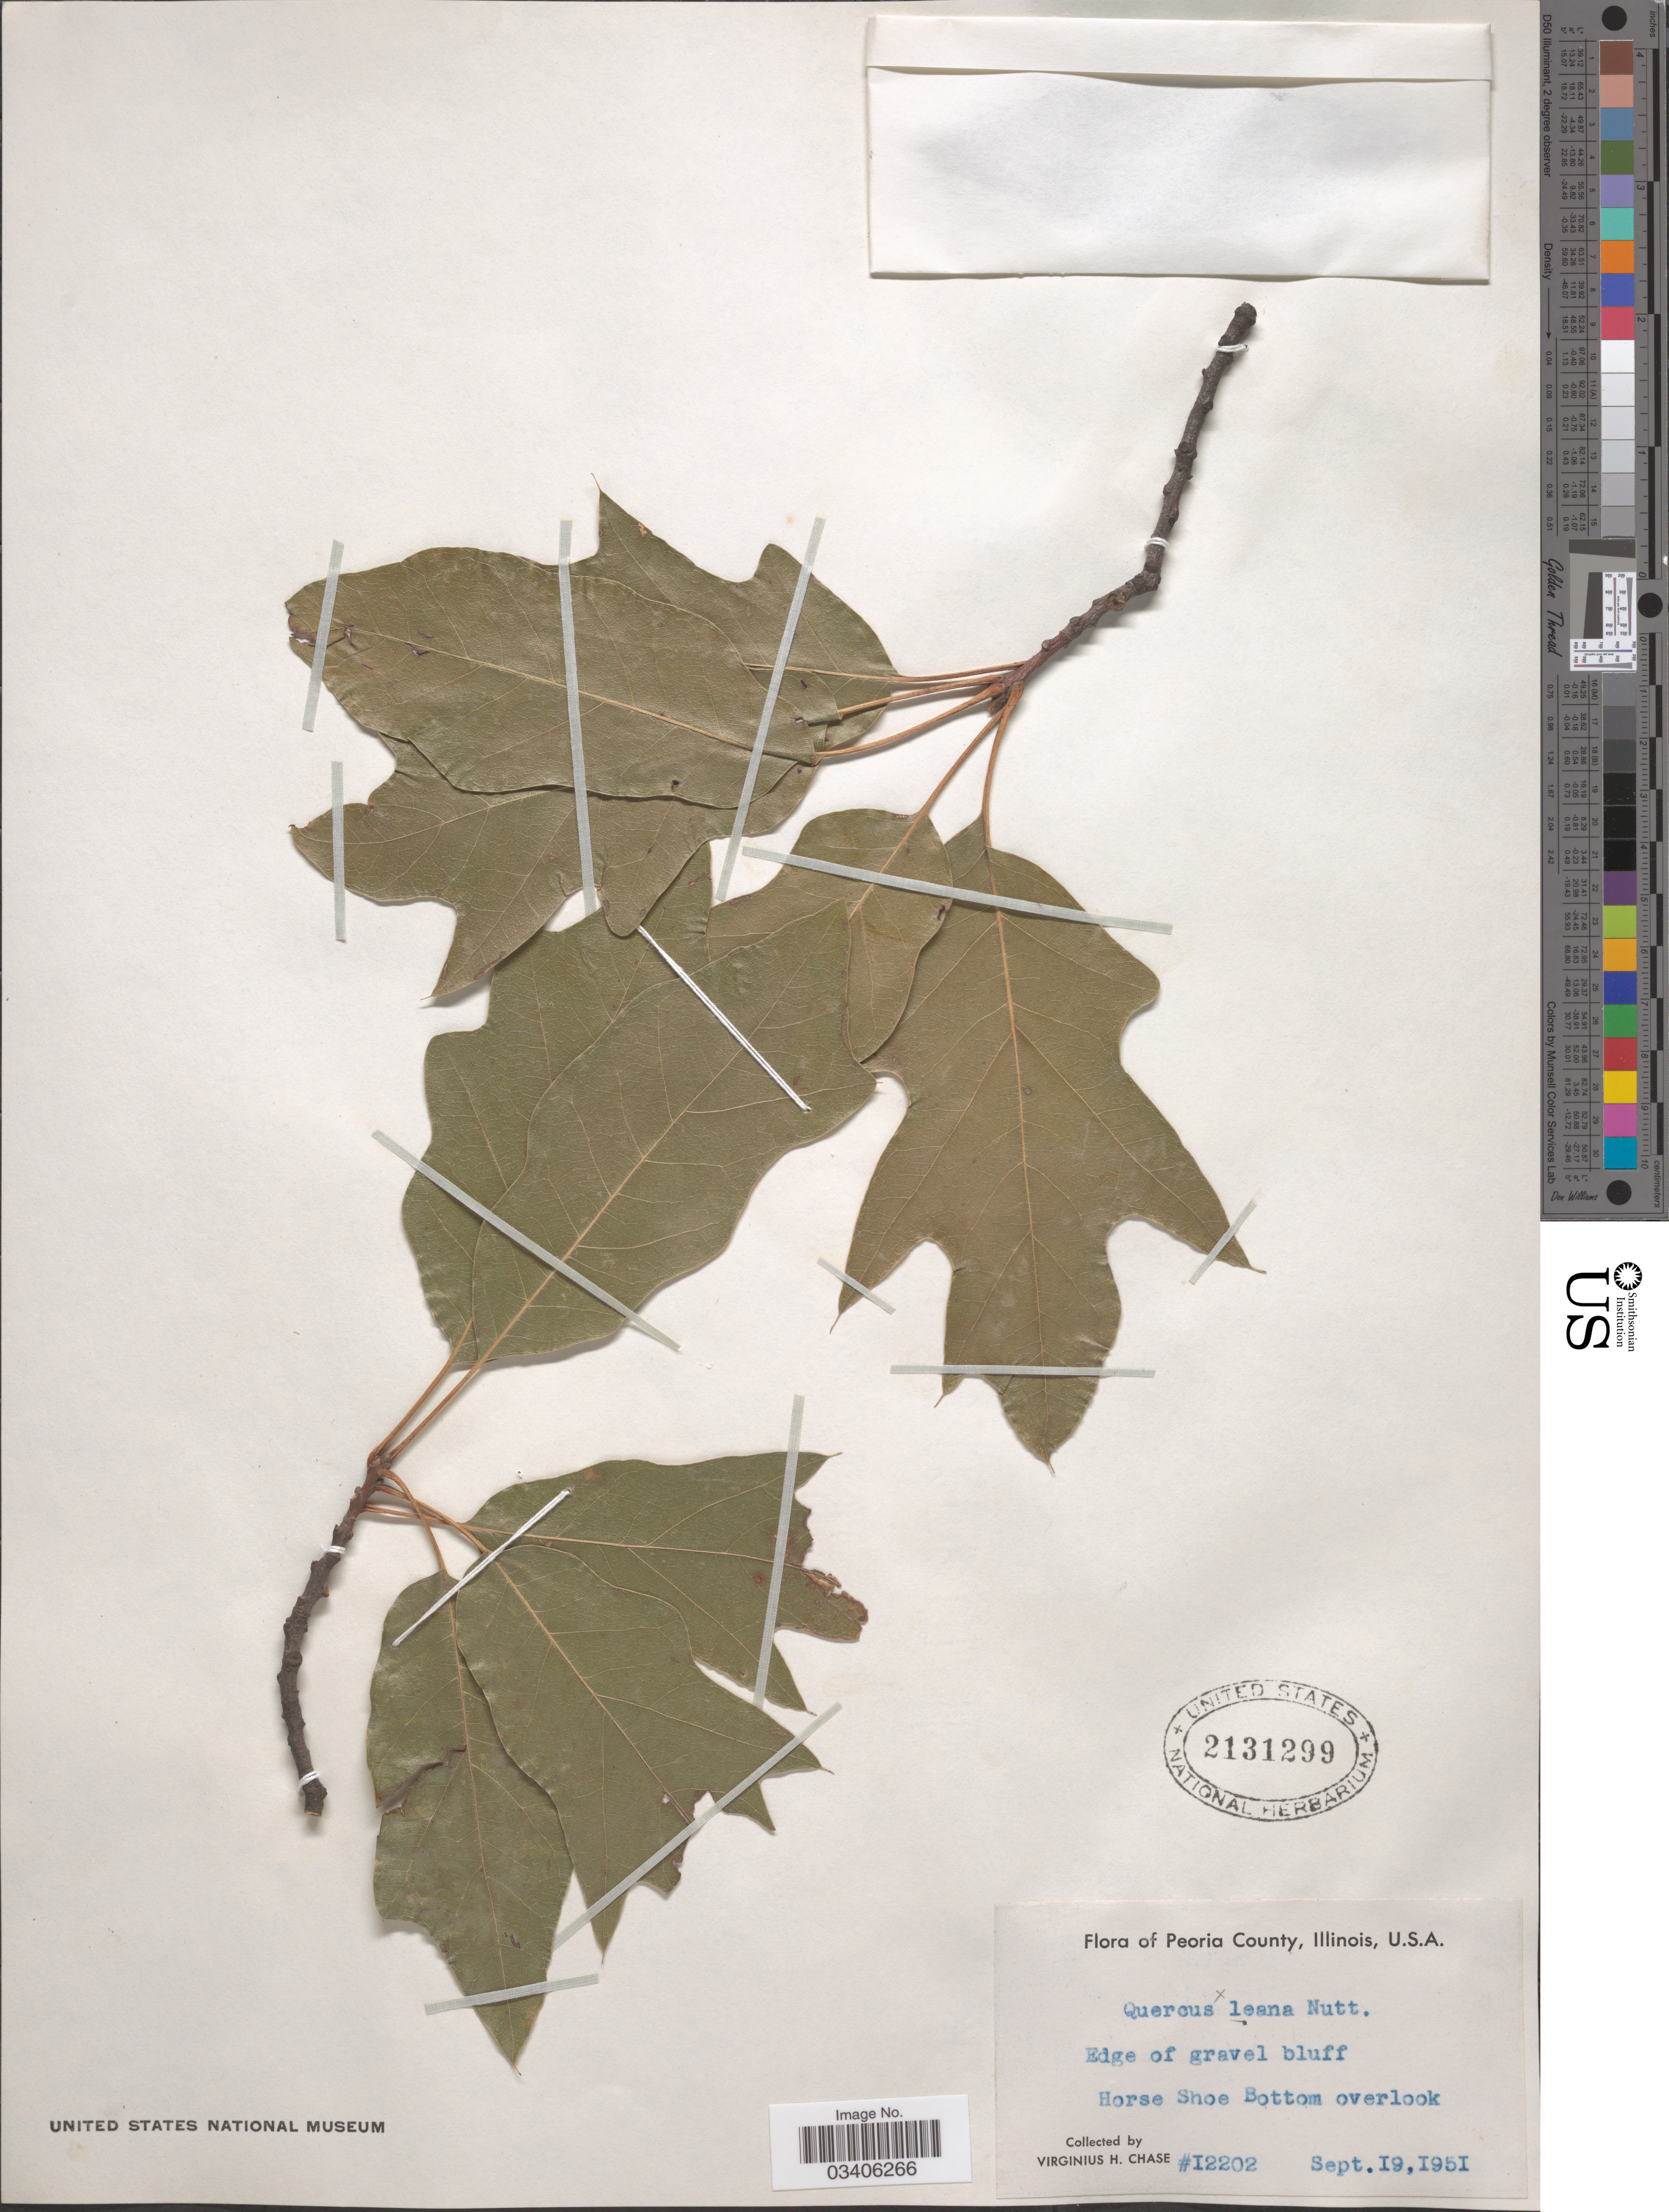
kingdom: Plantae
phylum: Tracheophyta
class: Magnoliopsida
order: Fagales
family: Fagaceae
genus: Quercus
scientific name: Quercus x leana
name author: Nutt.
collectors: V. H. Chase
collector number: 12202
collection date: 1951-09-19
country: United States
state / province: Illinois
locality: Peoria County. Edge of gravel bluff. Horse Shoe Bottom overlook.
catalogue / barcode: US 2131299